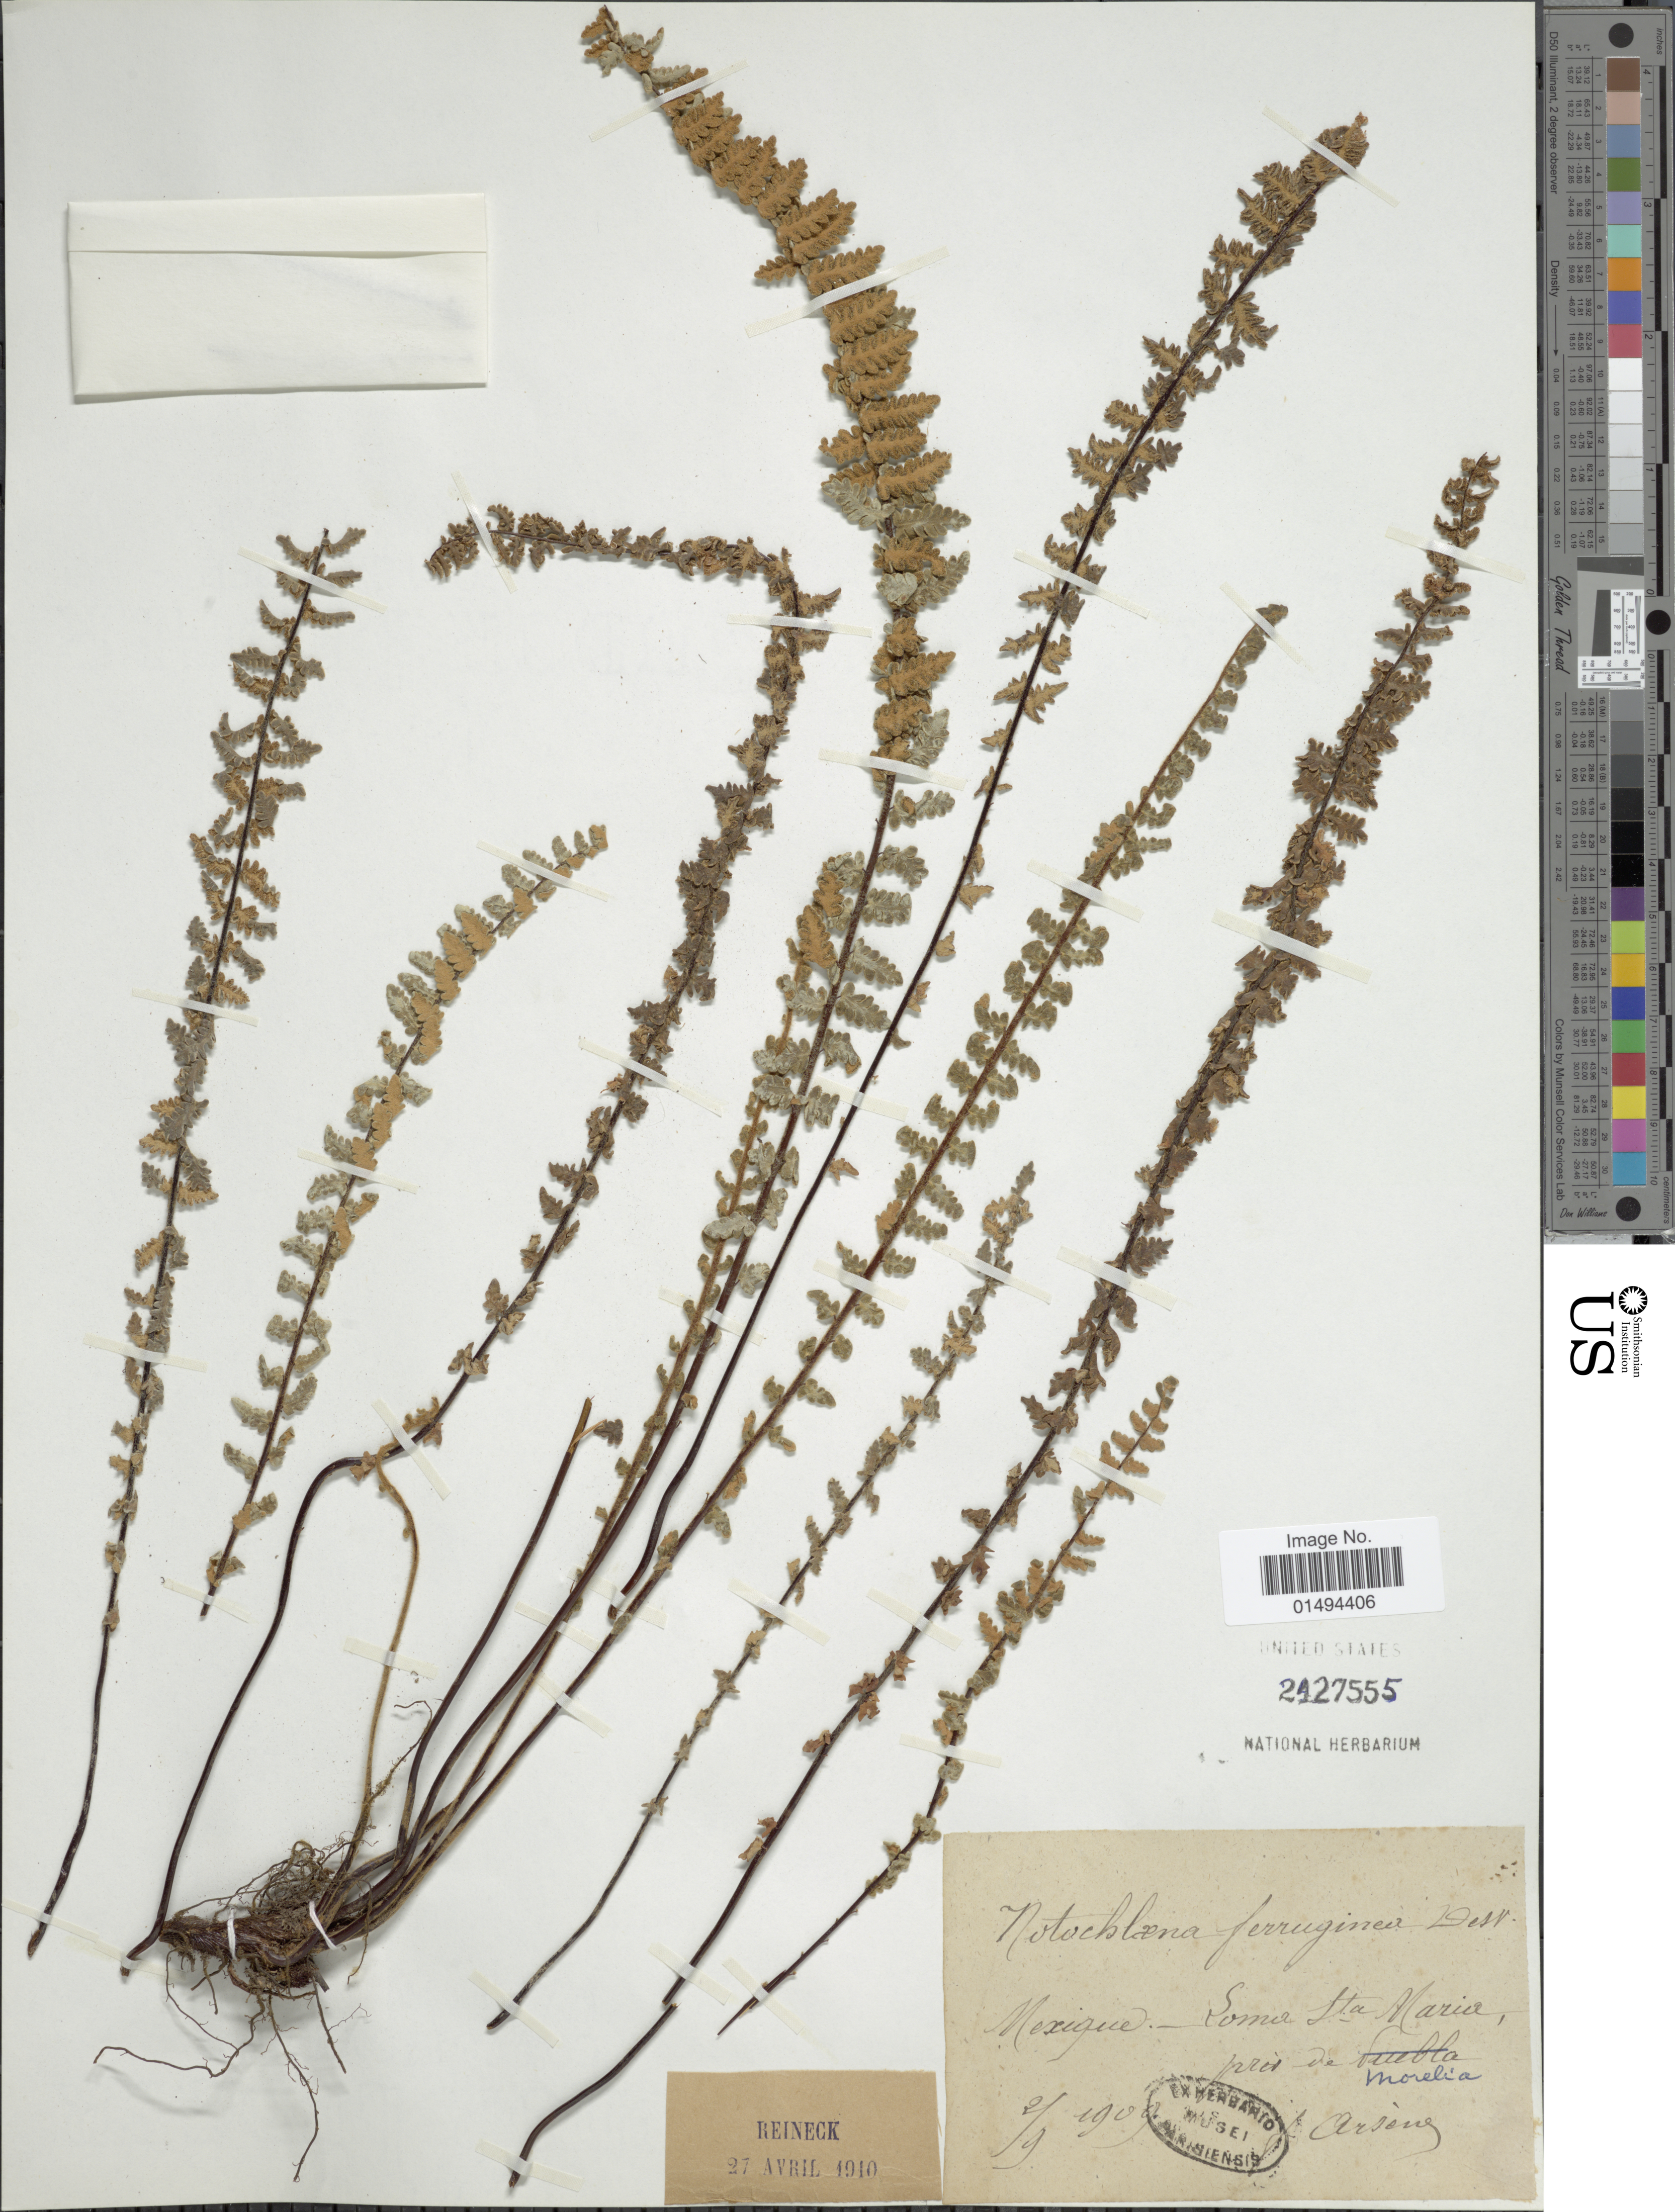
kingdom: Plantae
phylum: Tracheophyta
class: Polypodiopsida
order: Polypodiales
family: Pteridaceae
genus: Myriopteris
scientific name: Myriopteris aurea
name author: (Poir.) Grusz & Windham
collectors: F. Arsène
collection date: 1909-09-02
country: Mexico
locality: Soma Sta Maria, pres de Morelia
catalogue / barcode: US 2427555